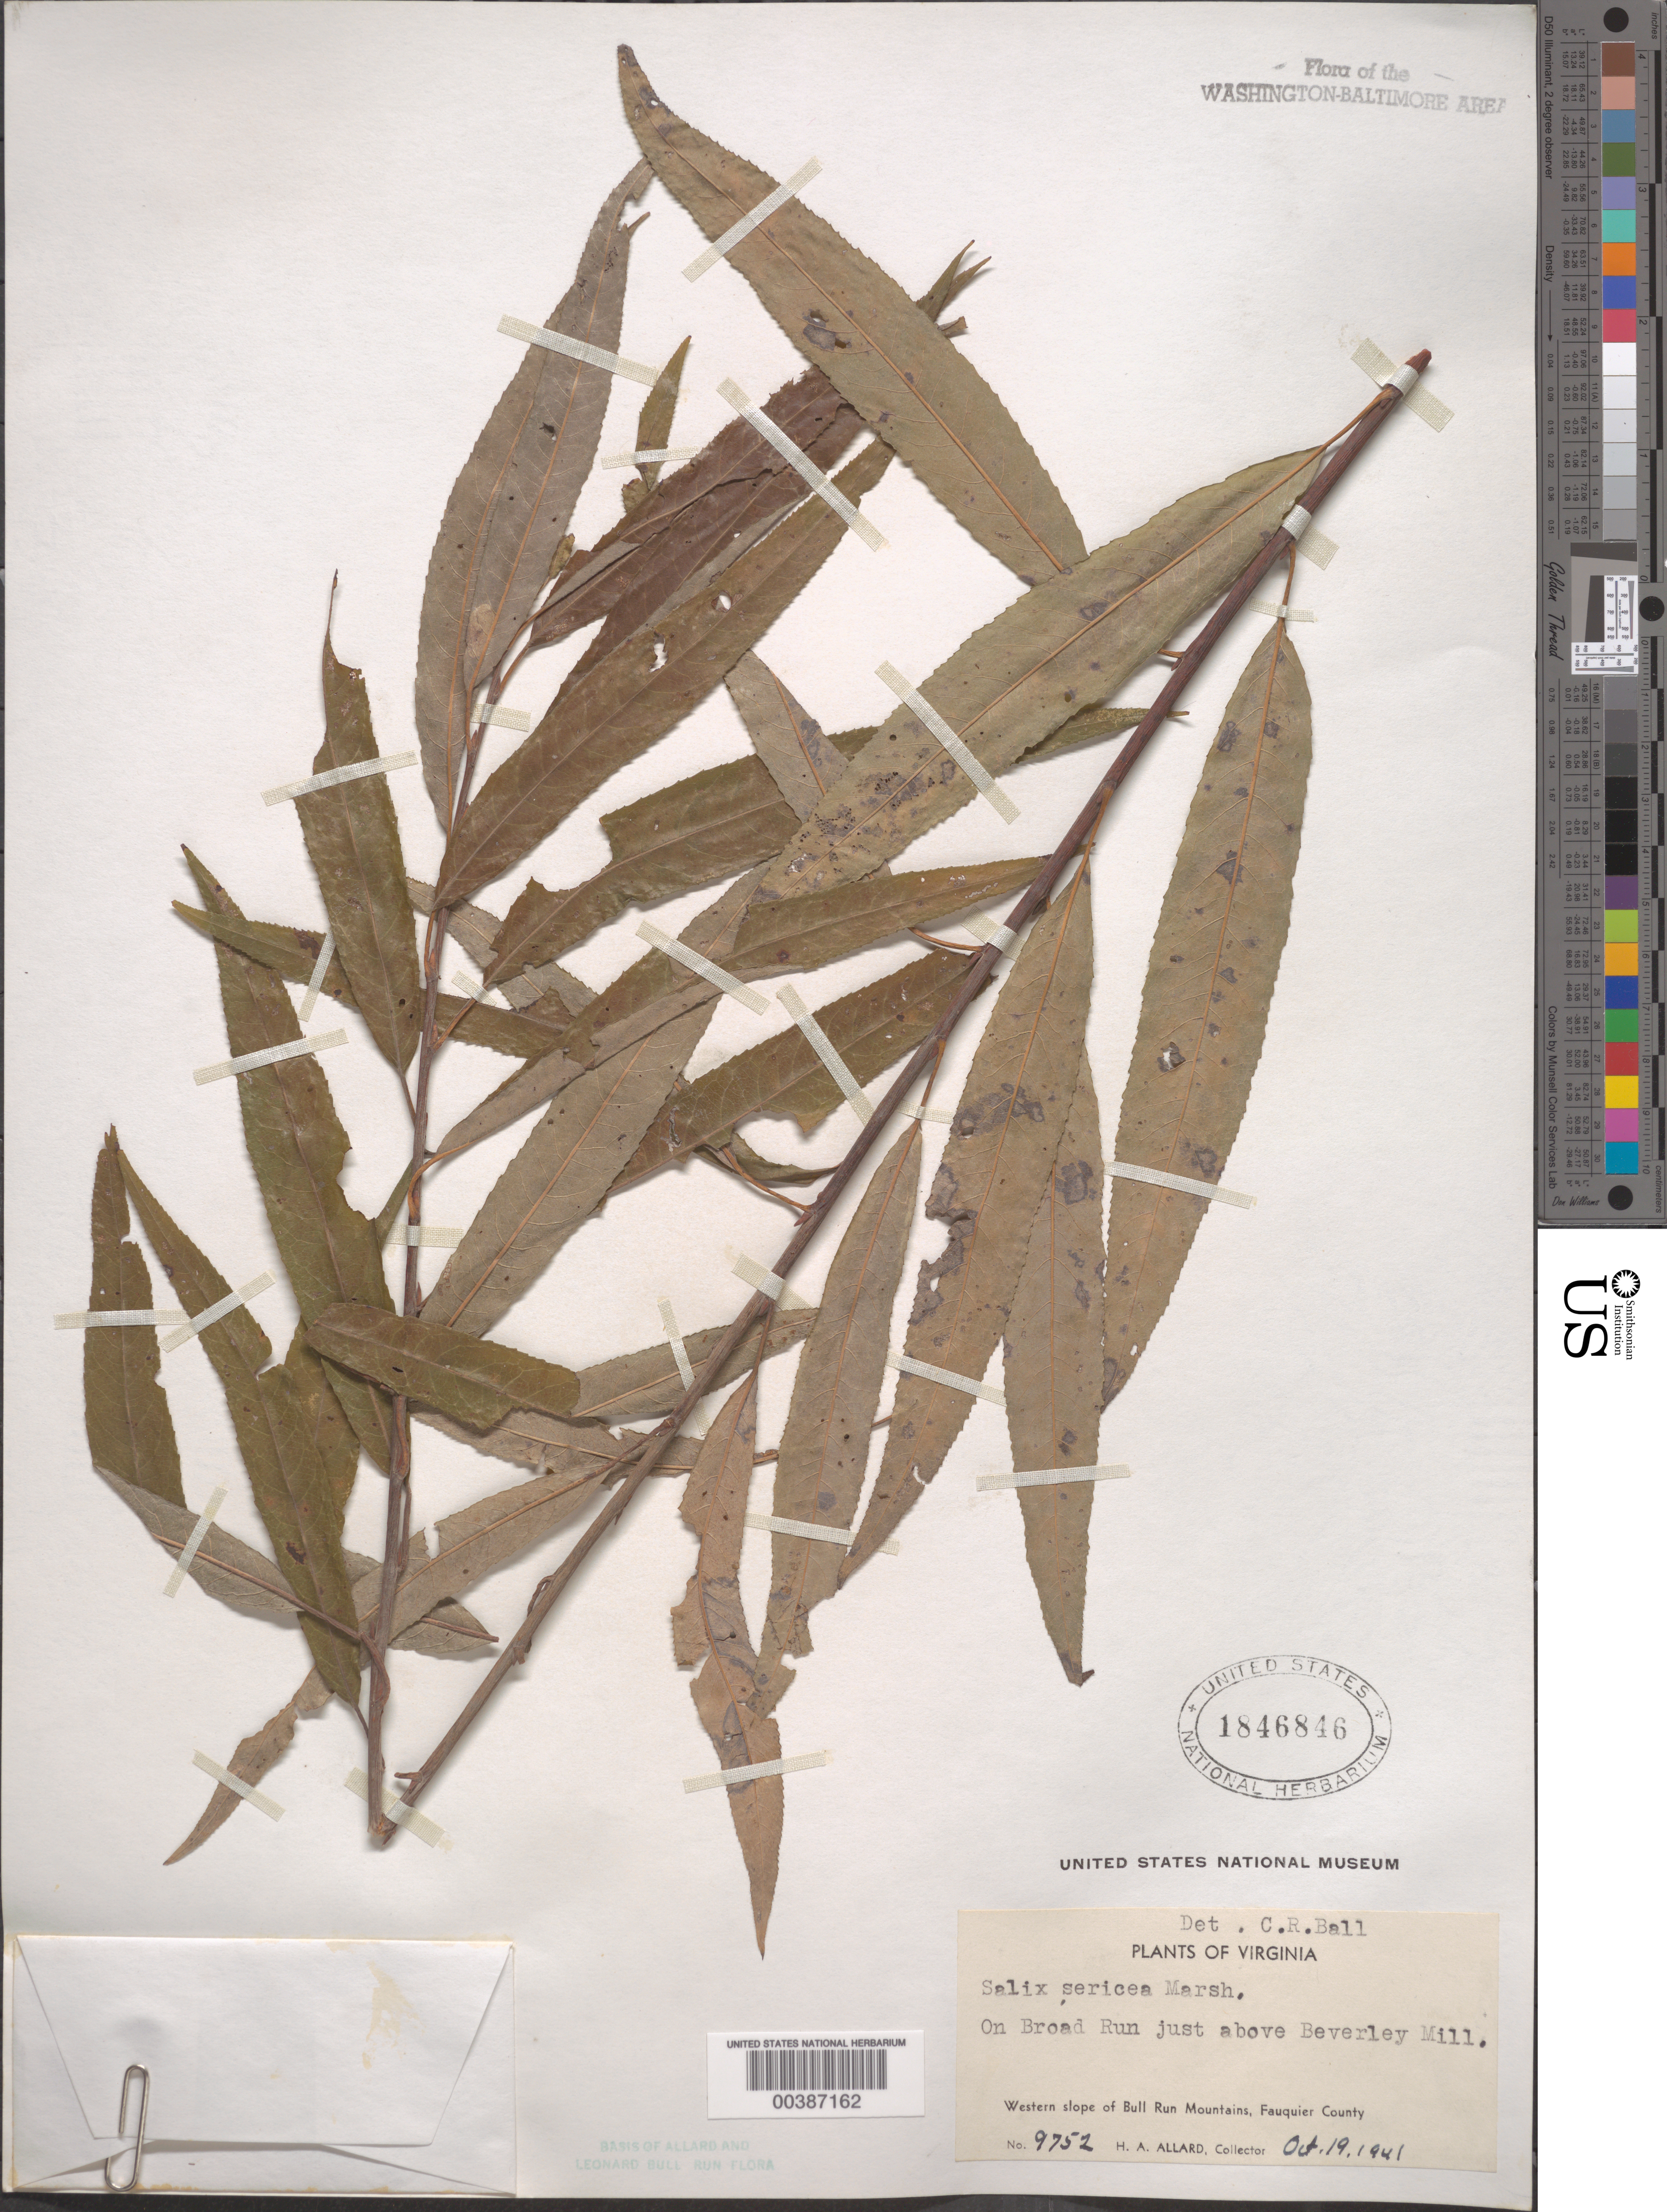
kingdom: Plantae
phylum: Tracheophyta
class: Magnoliopsida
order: Malpighiales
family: Salicaceae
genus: Salix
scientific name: Salix sericea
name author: Marshall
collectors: H. A. Allard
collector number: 9752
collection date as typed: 19 Oct 1941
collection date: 1941-10-19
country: United States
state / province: Virginia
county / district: Fauquier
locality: Broad Run, above Beverley Mill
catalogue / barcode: US 1846846